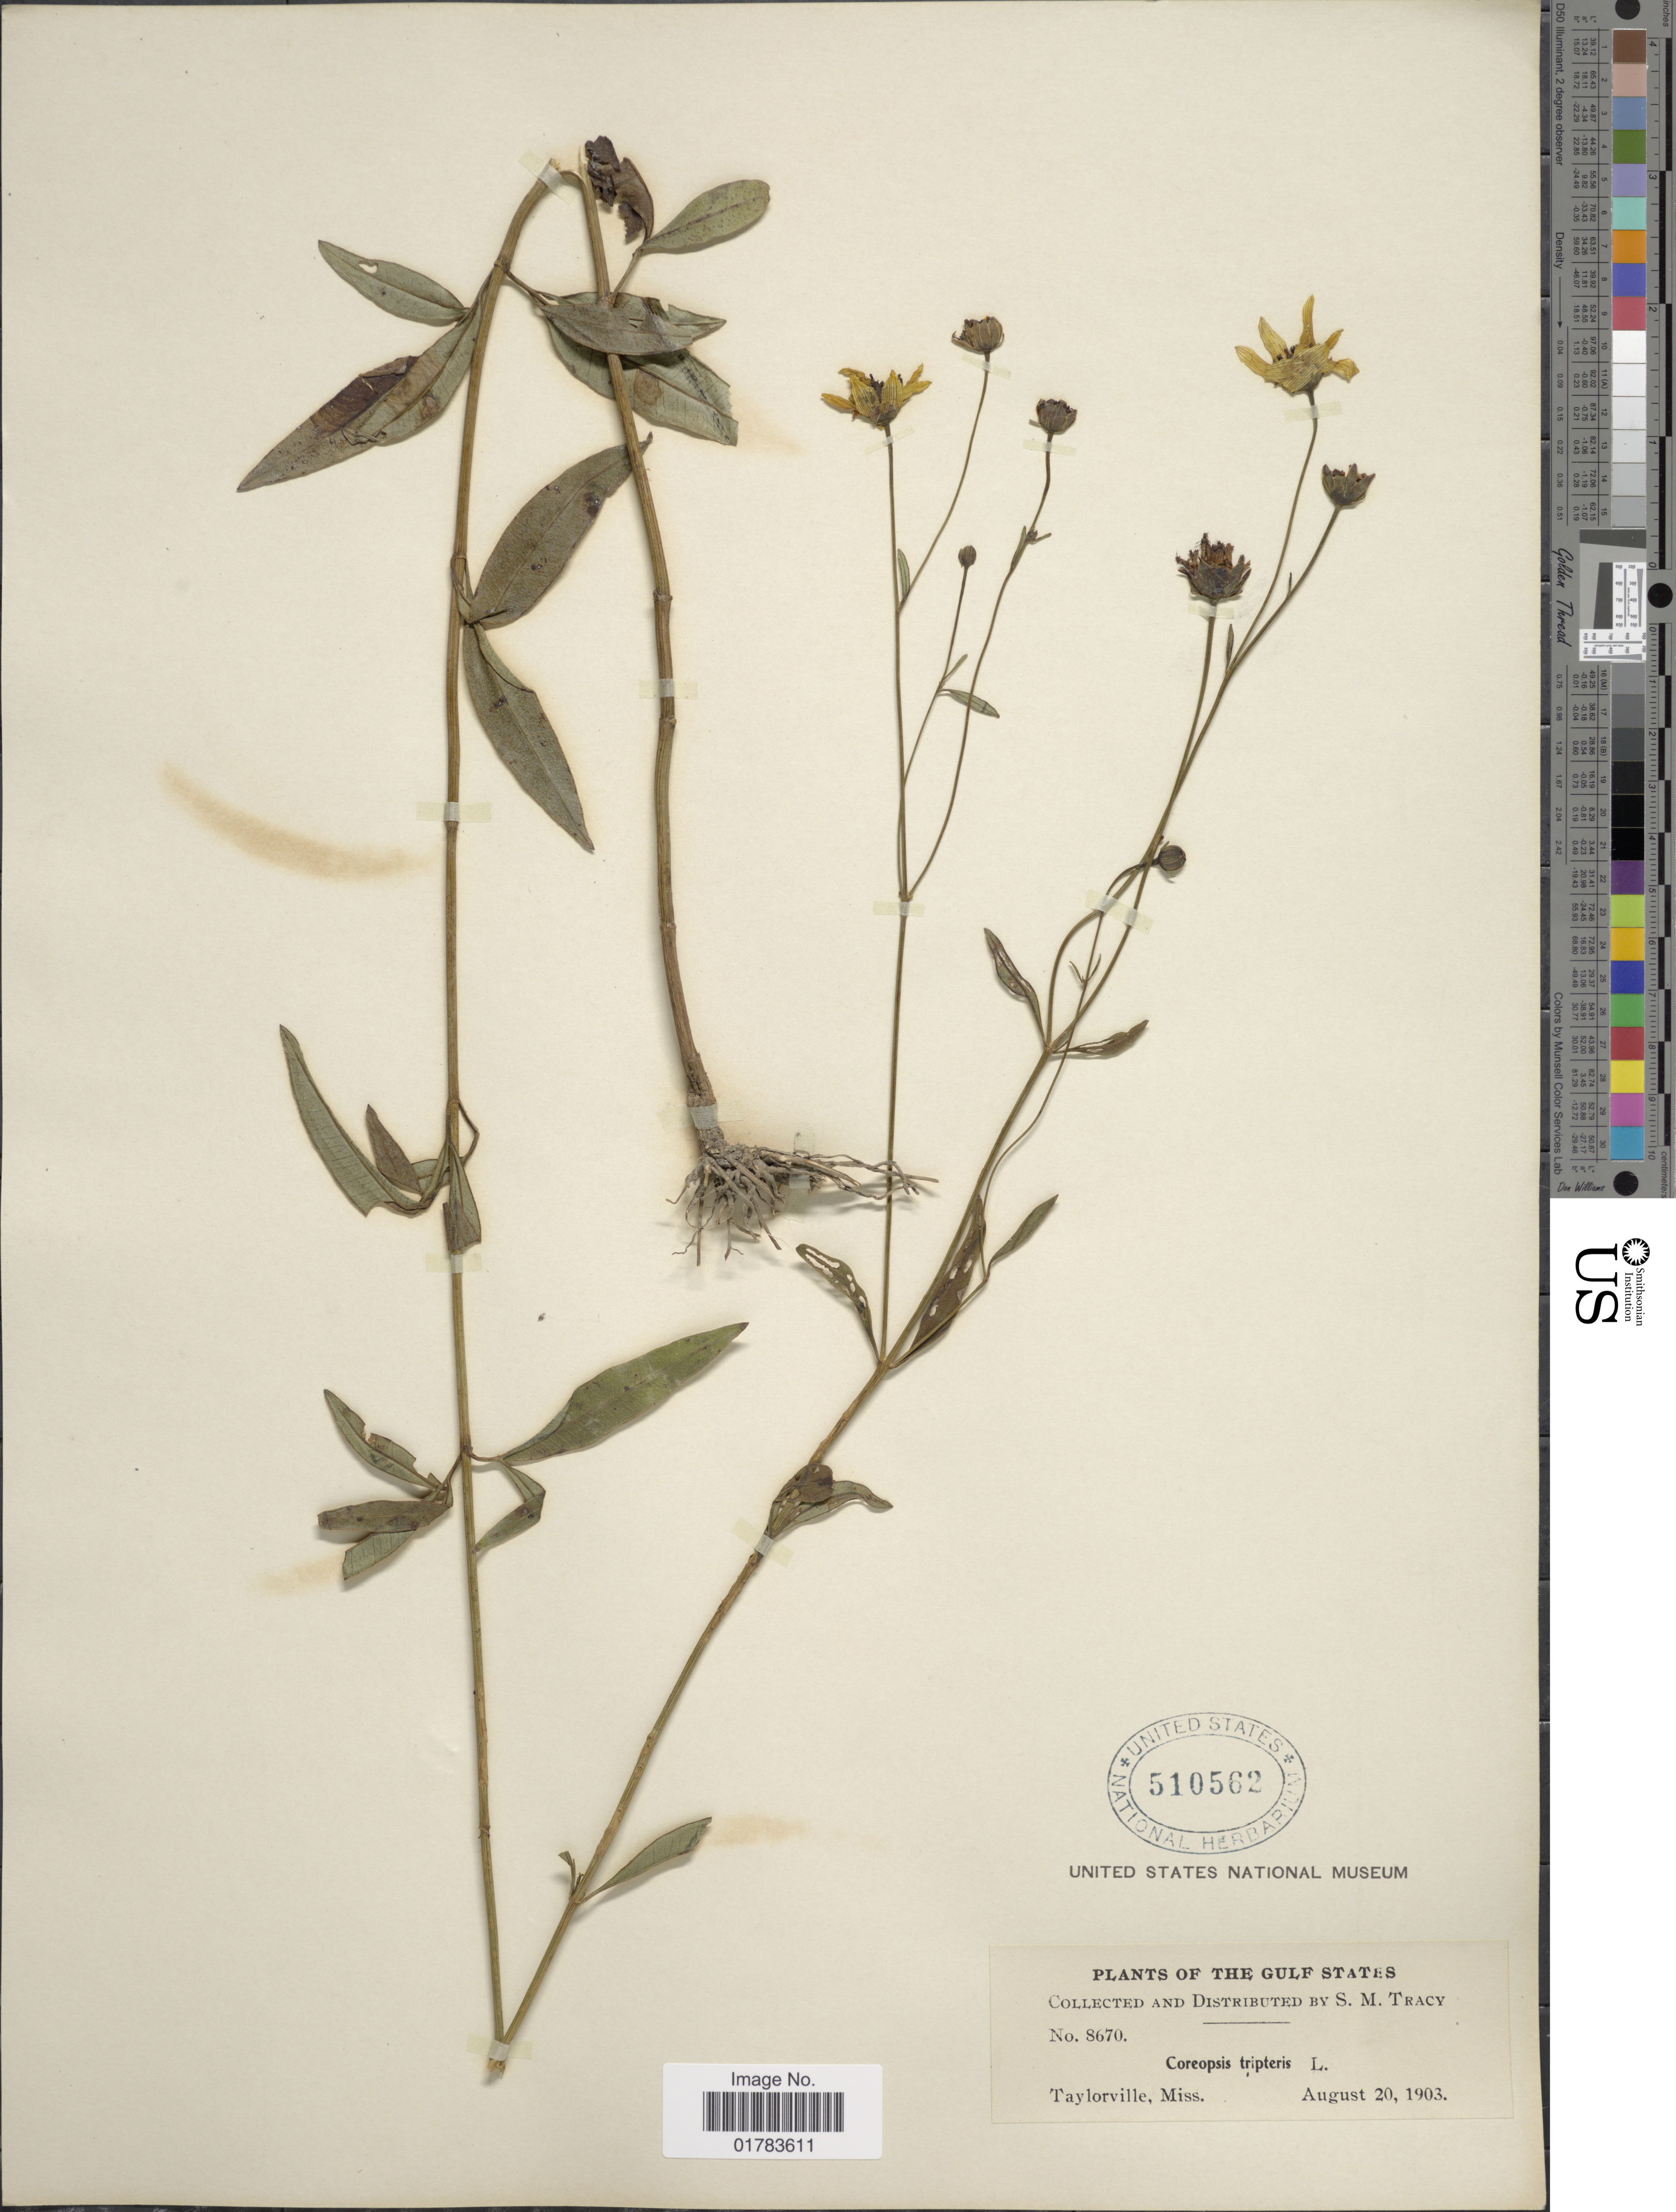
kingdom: Plantae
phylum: Tracheophyta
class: Magnoliopsida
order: Asterales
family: Asteraceae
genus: Coreopsis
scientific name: Coreopsis tripteris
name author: L.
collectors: S. M. Tracy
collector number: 8670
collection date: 1903-08-20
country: United States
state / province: Mississippi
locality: The Gulf States, Taylorville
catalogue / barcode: US 510562